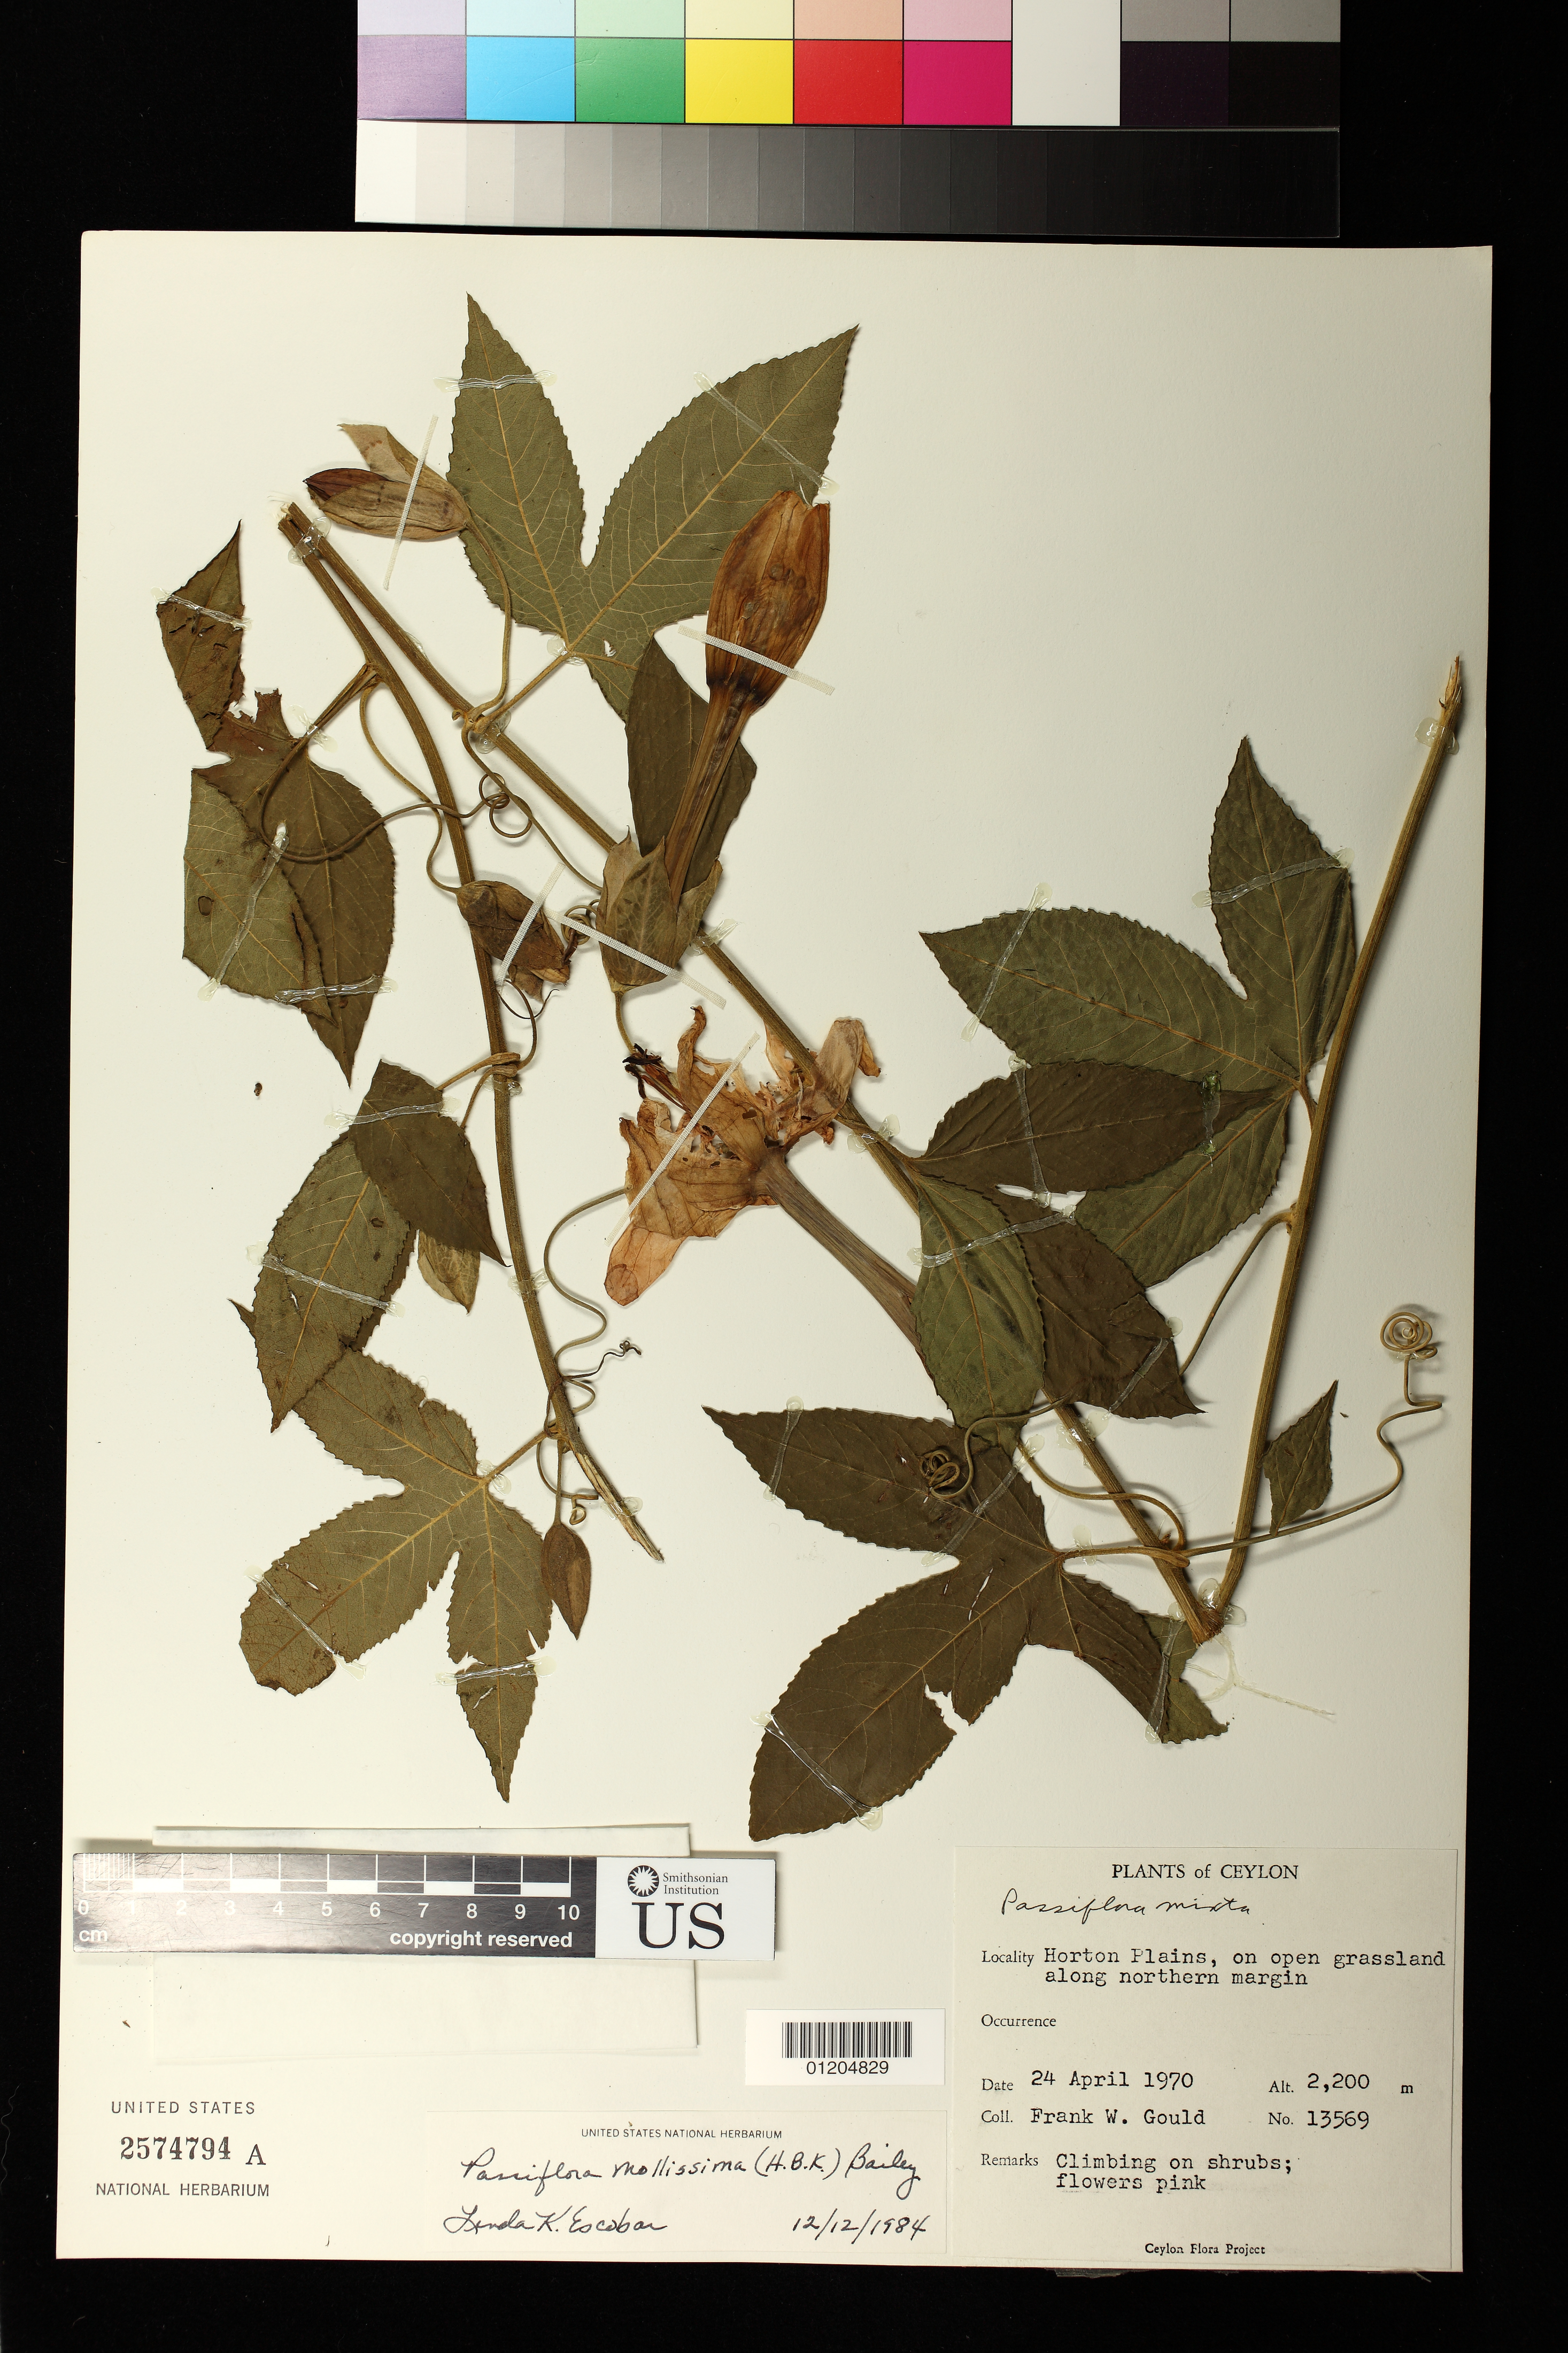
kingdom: Plantae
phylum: Tracheophyta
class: Magnoliopsida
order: Malpighiales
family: Passifloraceae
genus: Passiflora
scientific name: Passiflora mollissima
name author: (Kunth) L.H. Bailey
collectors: F. W. Gould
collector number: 13569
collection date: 1970-04-24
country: Sri Lanka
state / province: Central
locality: Horton Plains, on open grassland along northern margin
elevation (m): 2200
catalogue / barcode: US 2574794A